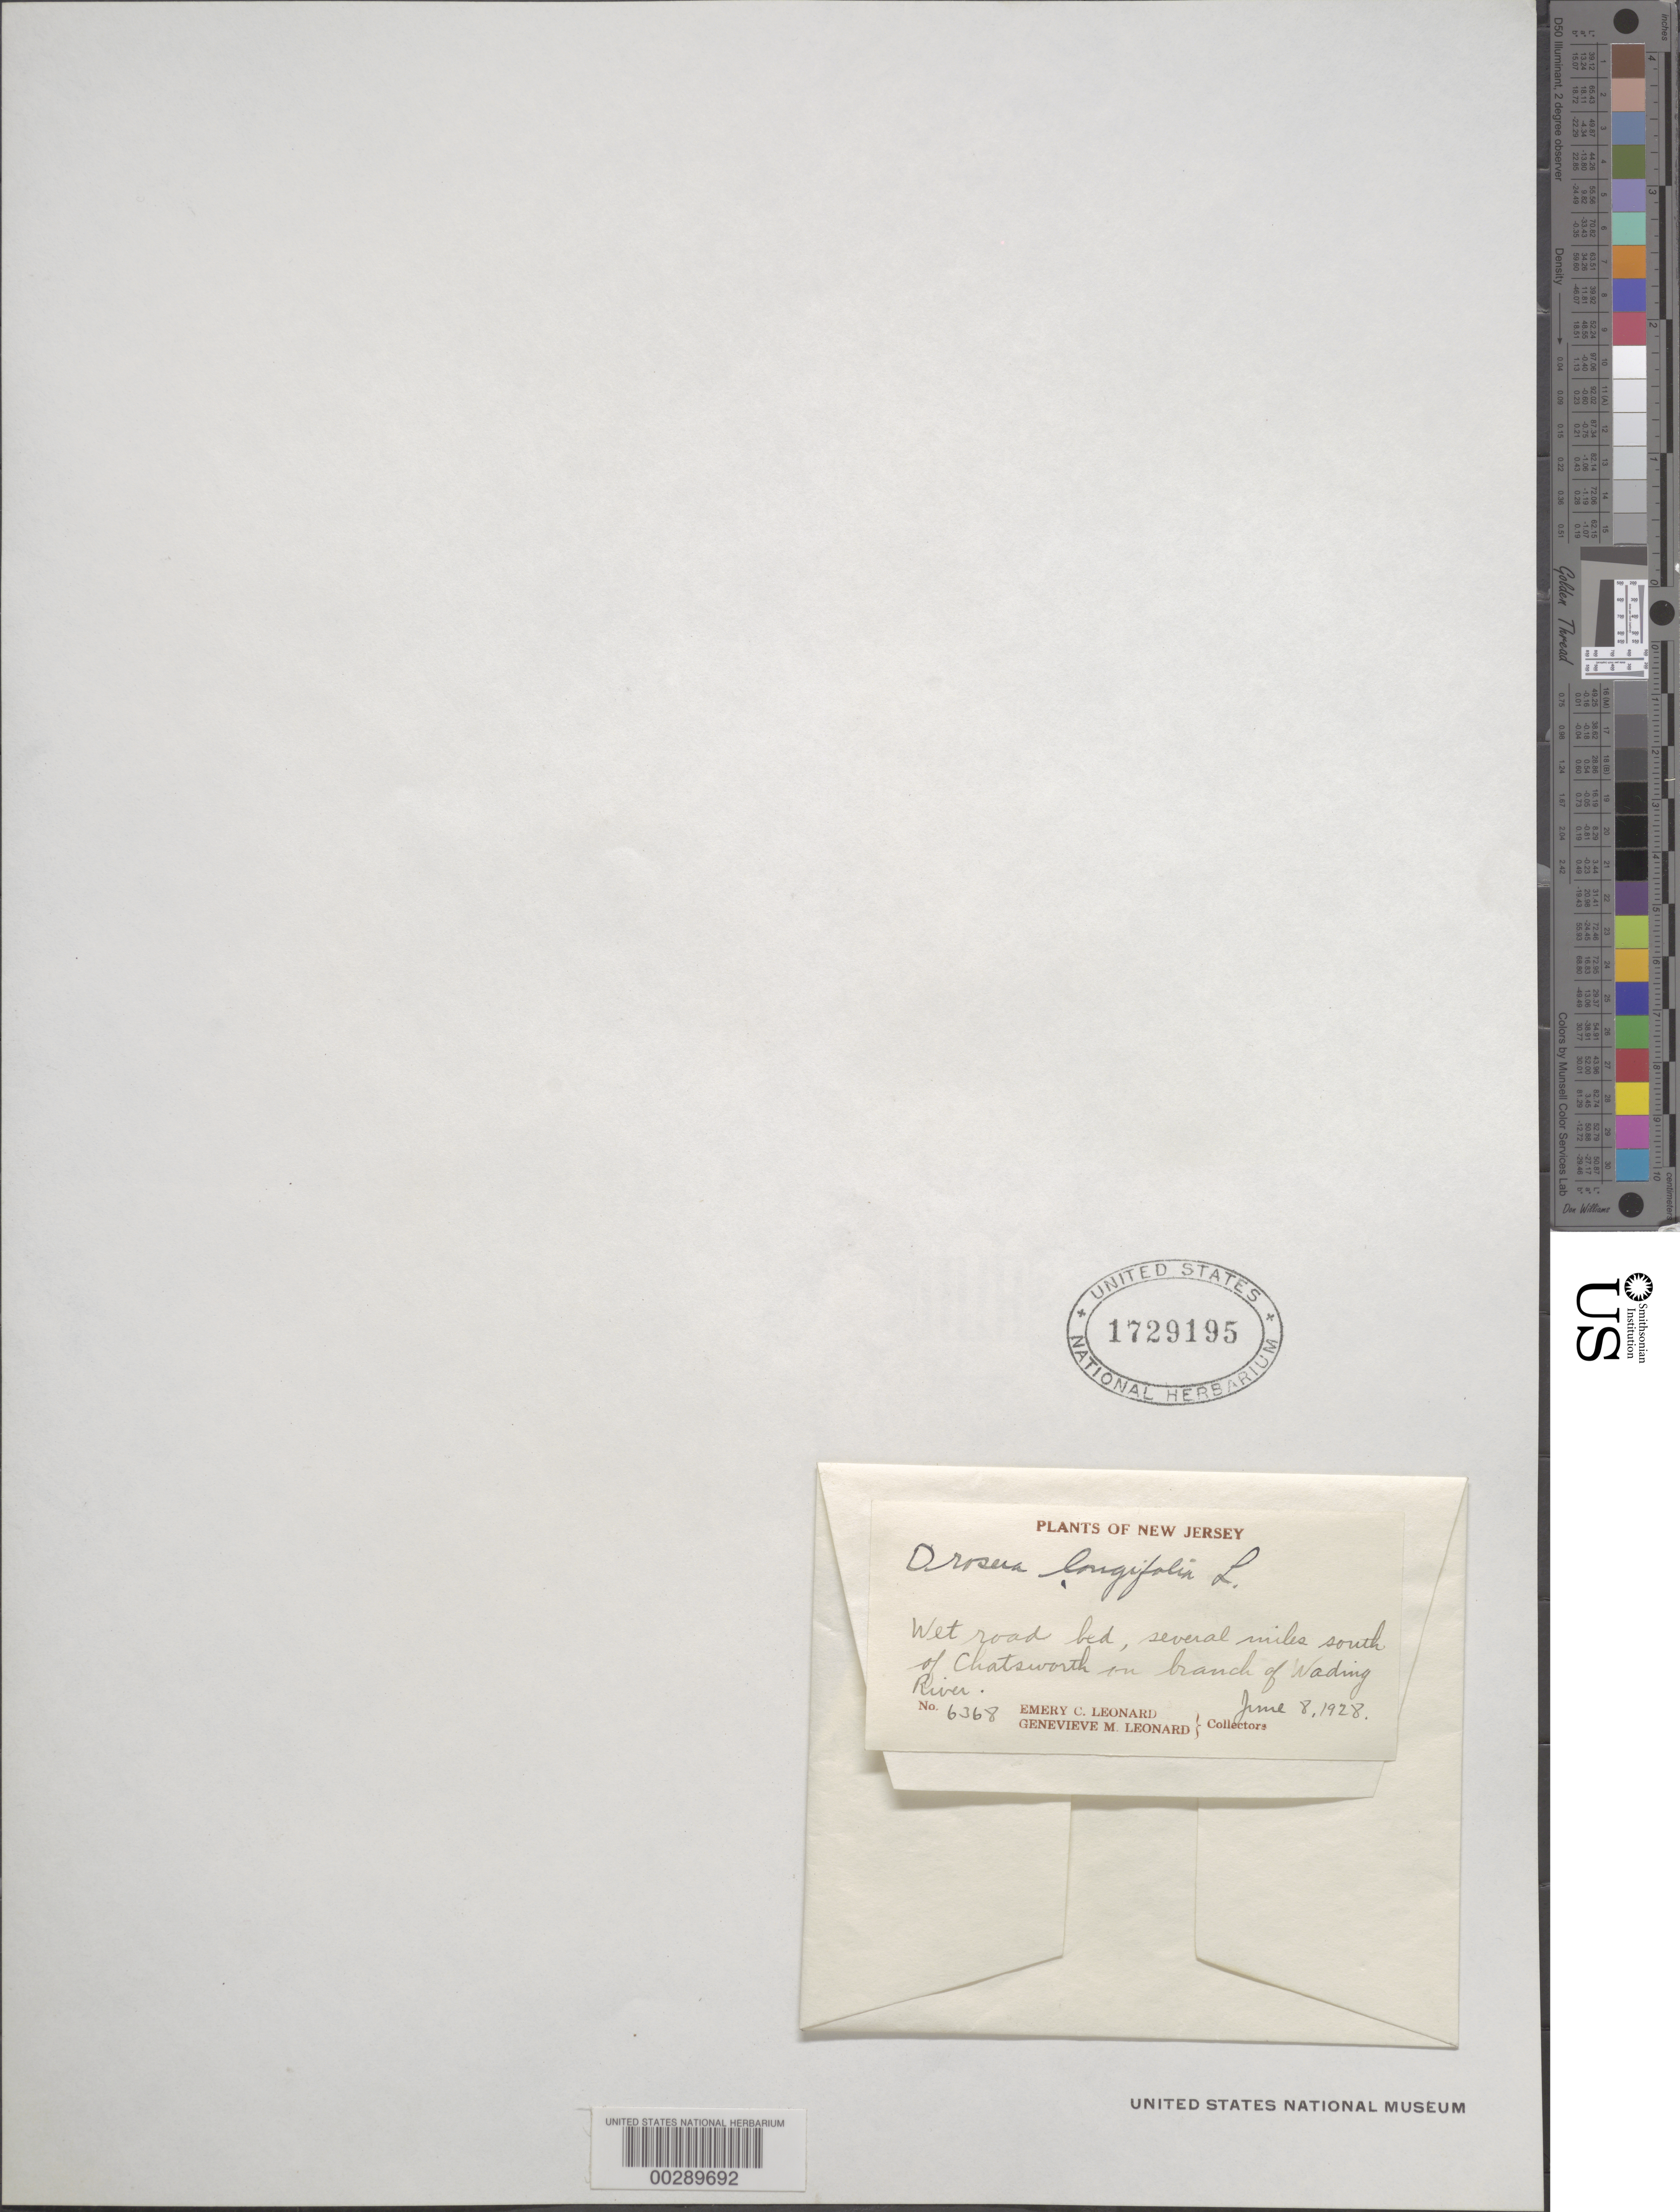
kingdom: Plantae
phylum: Tracheophyta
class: Magnoliopsida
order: Caryophyllales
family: Droseraceae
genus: Drosera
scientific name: Drosera intermedia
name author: Hayne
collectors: E. C. Leonard & G. M. Leonard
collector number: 6368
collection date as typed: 08 Jun 1928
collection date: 1928-06-08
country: United States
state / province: New Jersey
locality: S of chatsworth on branch of wading river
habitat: Wet road bed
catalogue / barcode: US 1729195